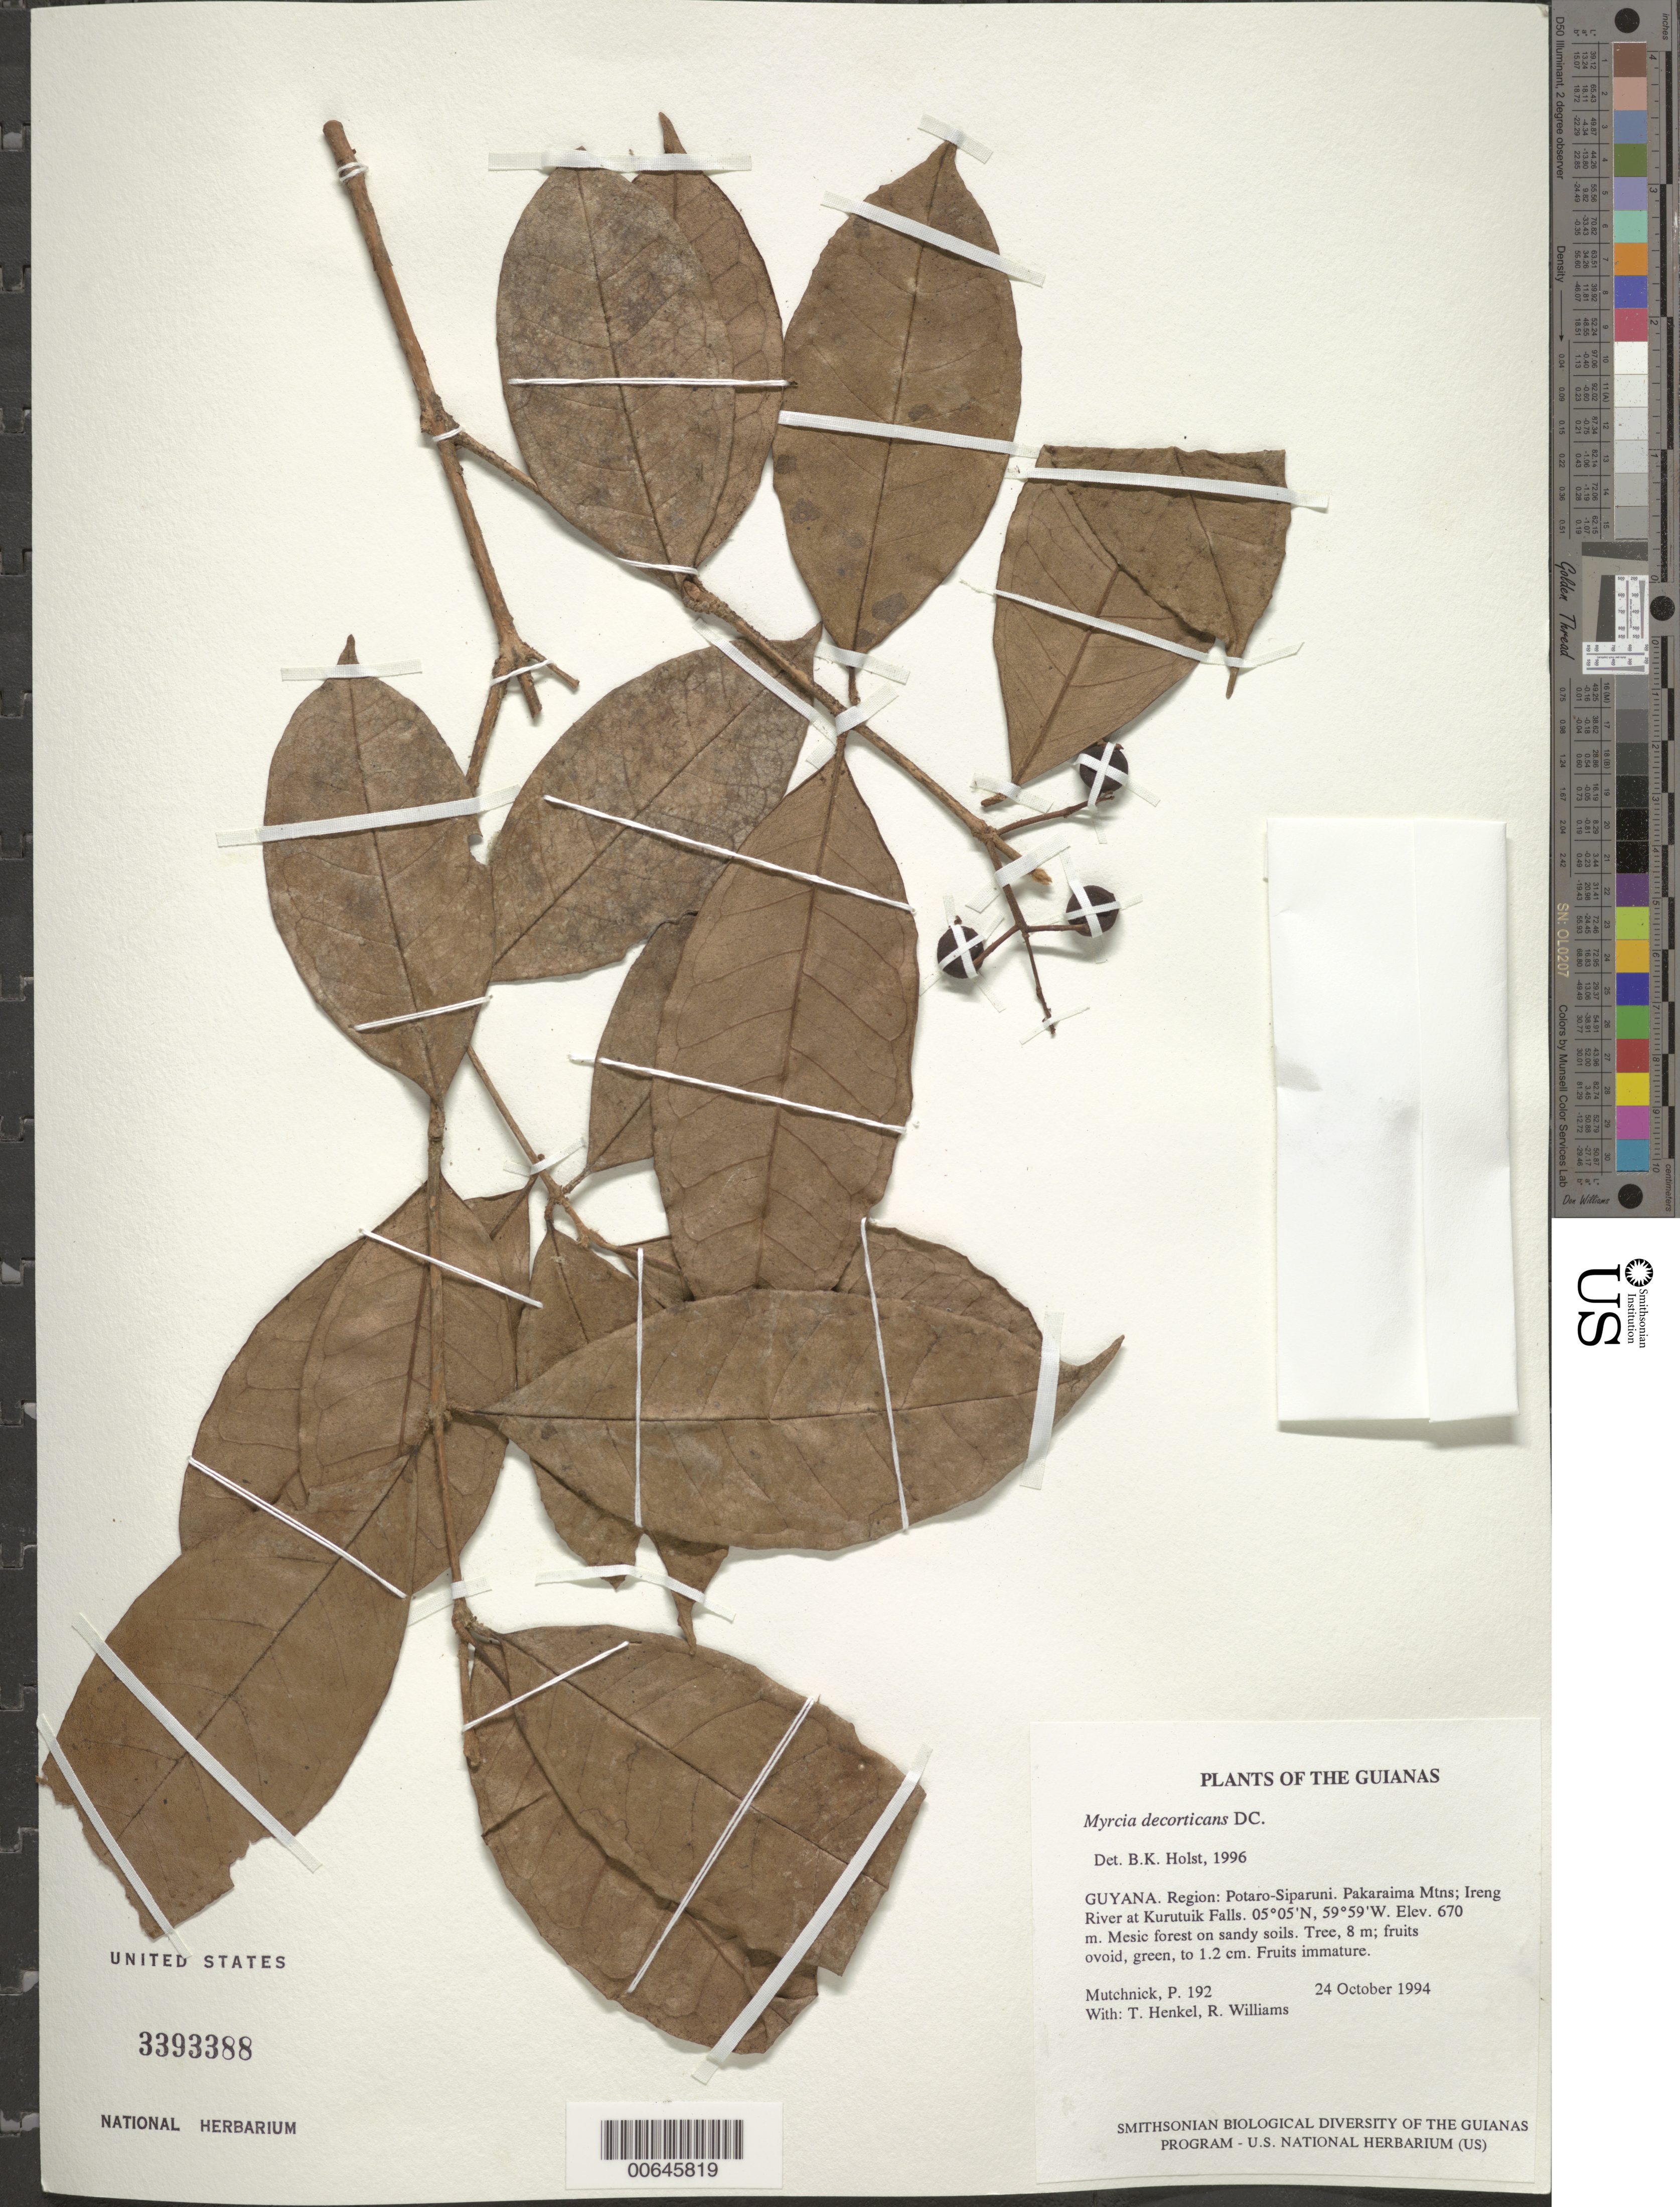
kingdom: Plantae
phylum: Tracheophyta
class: Magnoliopsida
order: Myrtales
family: Myrtaceae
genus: Myrcia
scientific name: Myrcia decorticans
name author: DC.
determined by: Holst, Bruce K.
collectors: P. Mutchnick, T. Henkel & R. Williams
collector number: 192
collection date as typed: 24 October 1994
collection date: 1994-10-24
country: Guyana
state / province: Potaro-Siparuni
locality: Pakaraima Mtns; Ireng River at Kurutuik Falls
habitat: Mesic forest on sandy soils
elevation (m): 670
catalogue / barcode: US 3393388